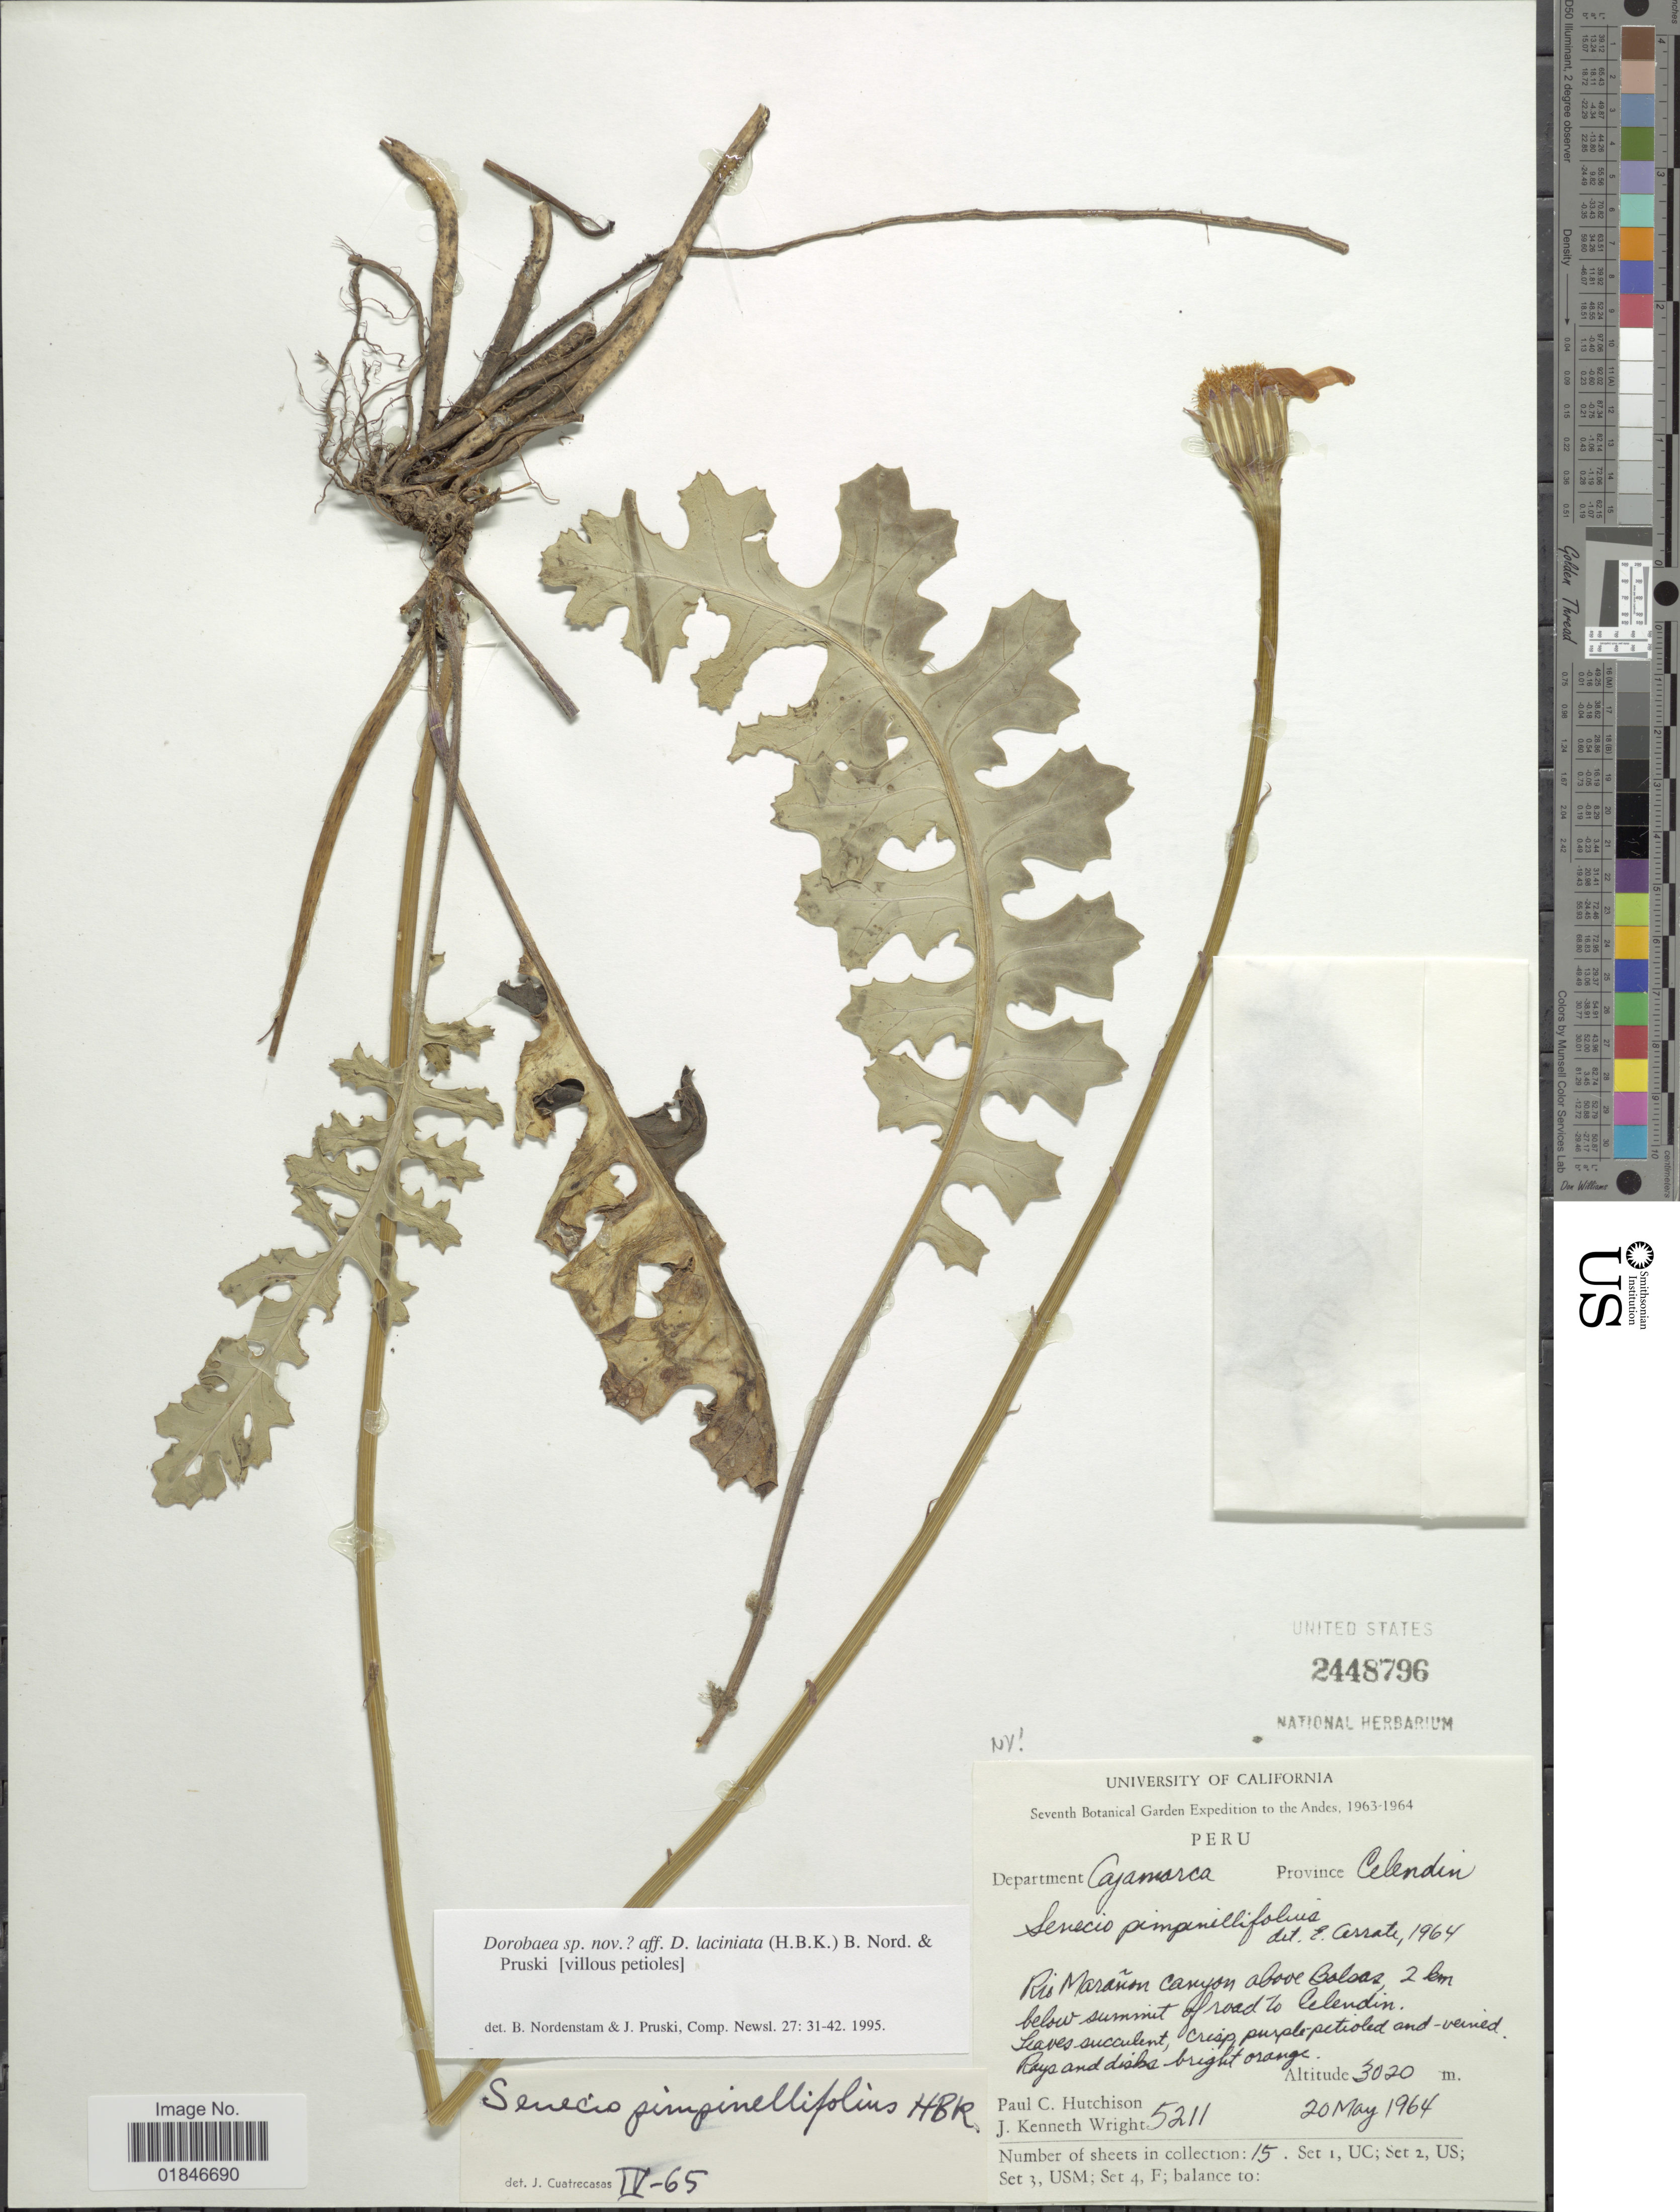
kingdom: Plantae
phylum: Tracheophyta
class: Magnoliopsida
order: Asterales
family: Asteraceae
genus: Dorobaea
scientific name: Dorobaea sp.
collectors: P. C. Hutchison & J. K. Wright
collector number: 5211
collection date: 1964-05-20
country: Peru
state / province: Cajamarca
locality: Department Cajamarca, Province Celendin. Rio Maranon canyon above Balsas, 2 km below summit of Road to Celendin.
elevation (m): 3020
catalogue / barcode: US 2448796